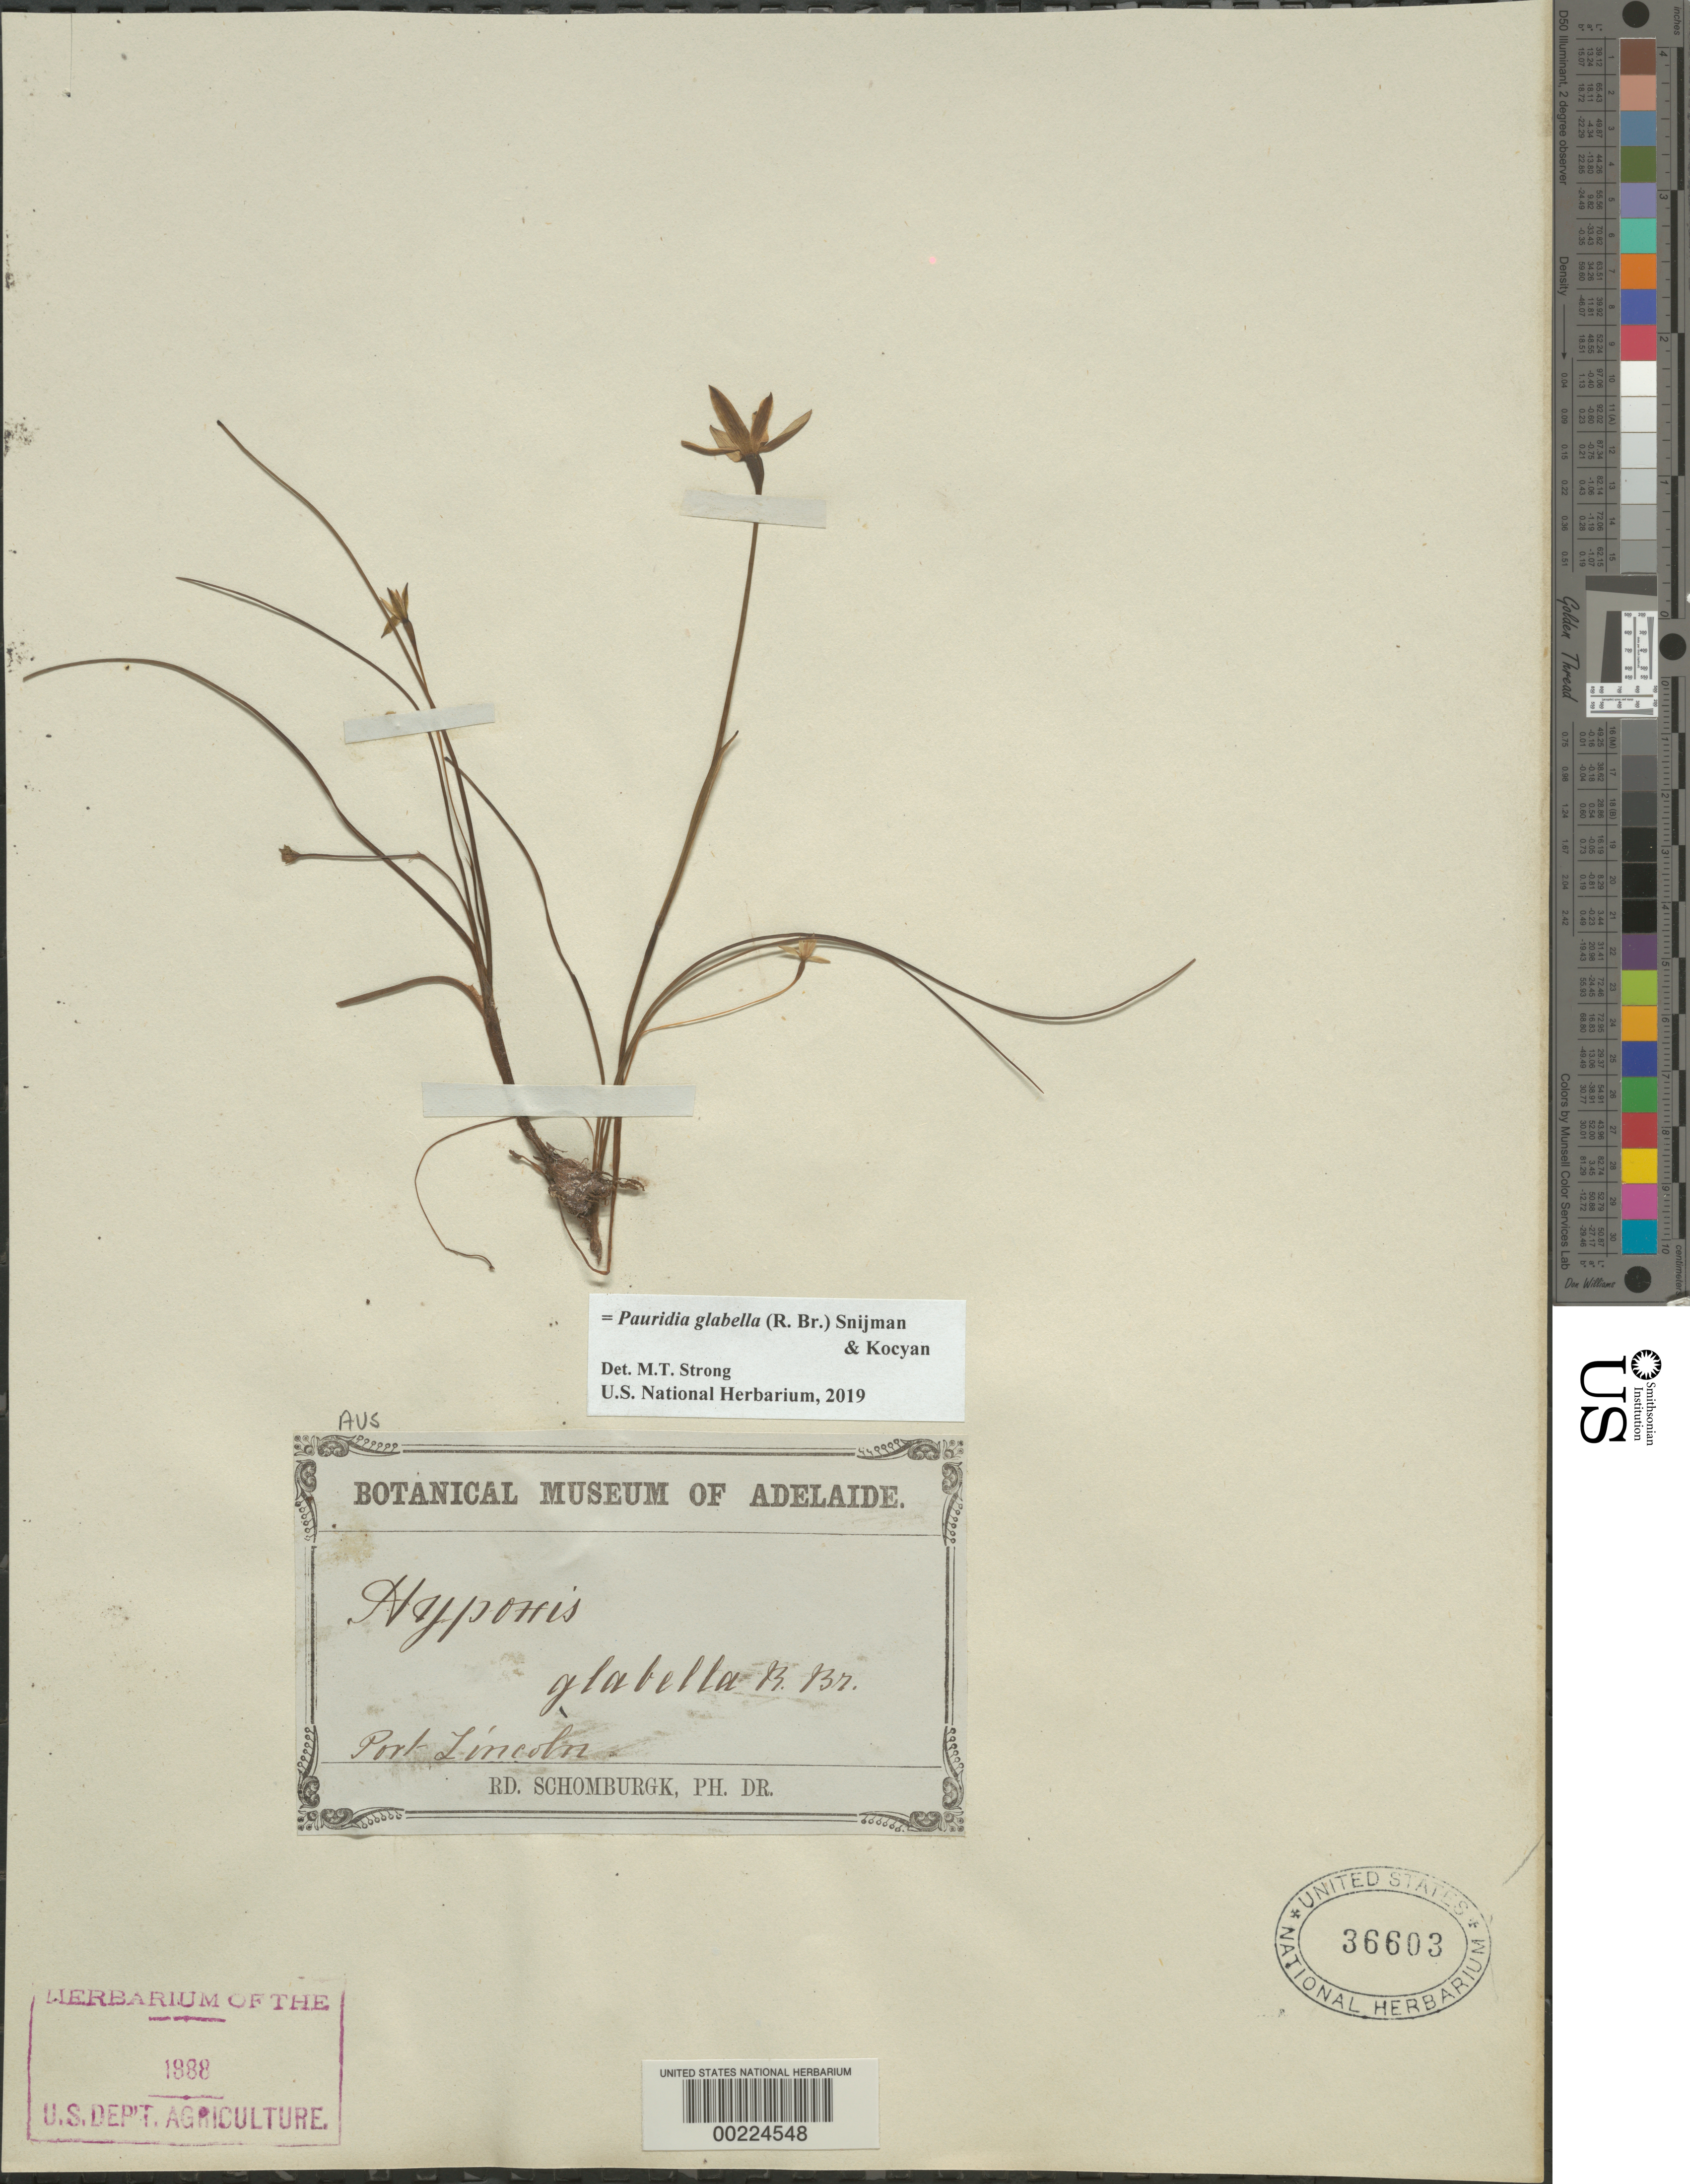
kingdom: Plantae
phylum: Tracheophyta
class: Liliopsida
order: Asparagales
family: Hypoxidaceae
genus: Pauridia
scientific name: Pauridia glabella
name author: (R. Br.) Snijman & Kocyan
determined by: Strong, Mark T., (BOT), Smithsonian Institution - National Museum of Natural History (UNITED STATES)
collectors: M. R. Schomburgk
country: Australia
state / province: South Australia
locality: Port lincoln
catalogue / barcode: US 36603